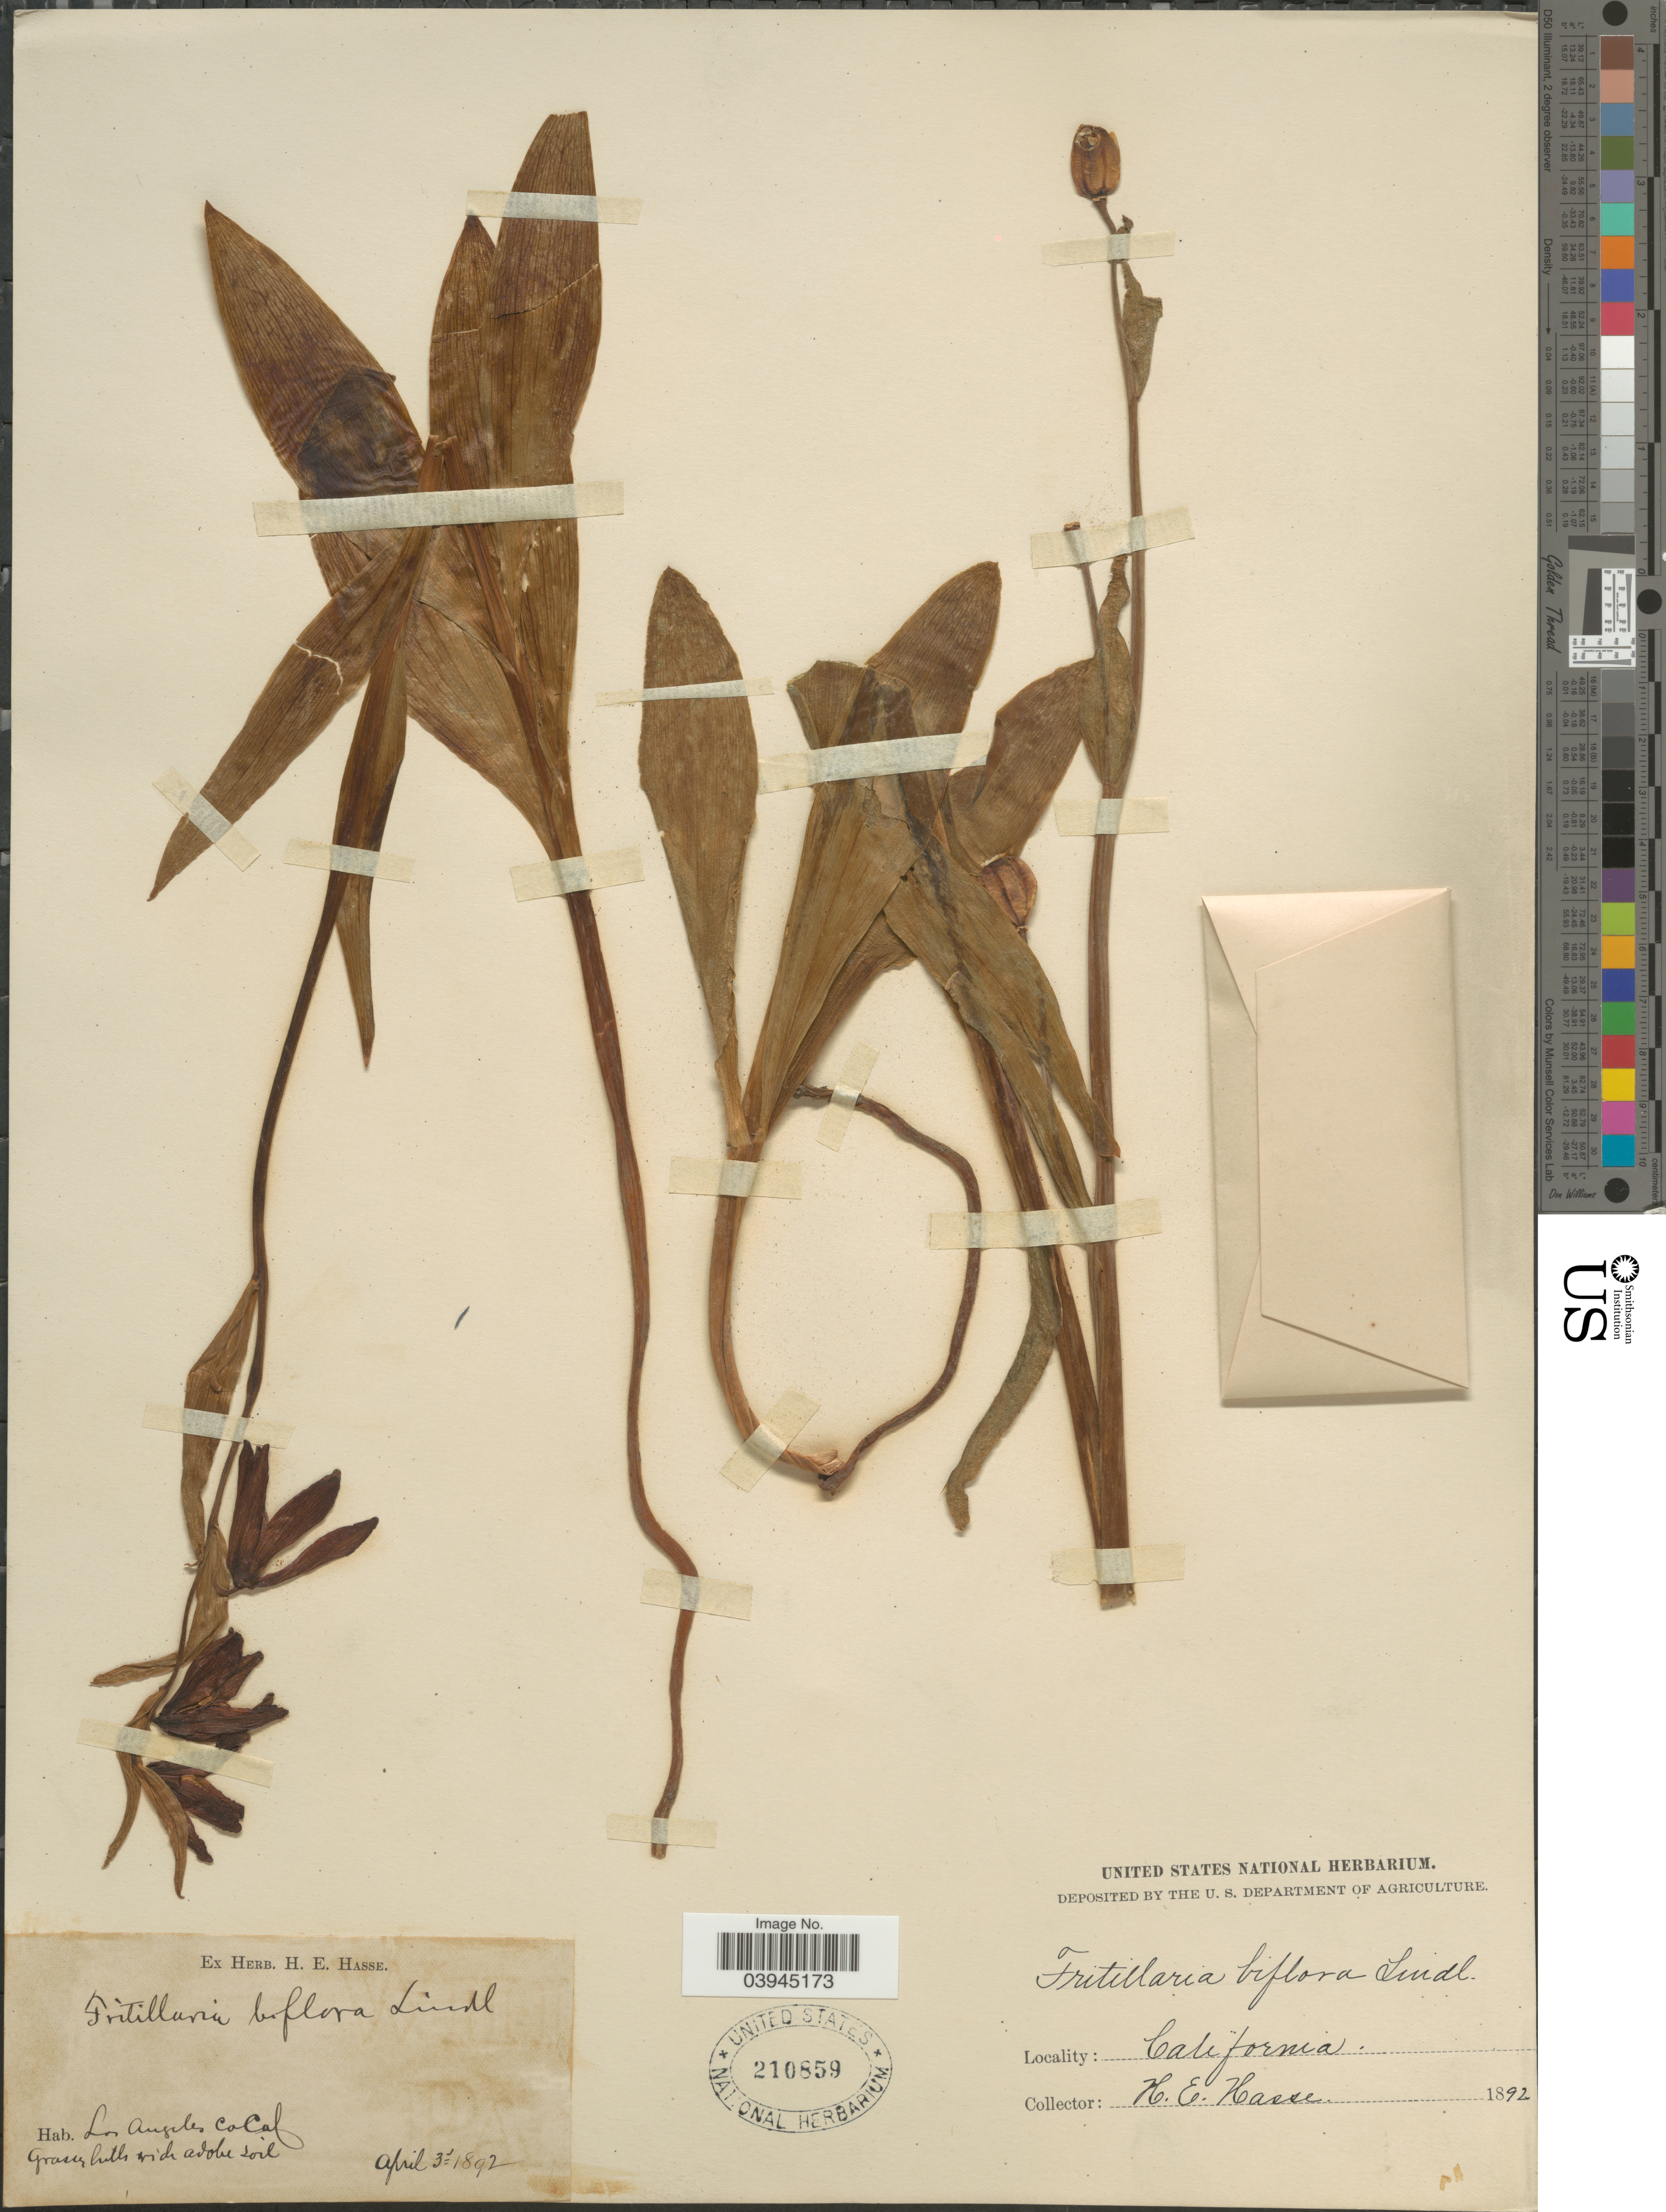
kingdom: Plantae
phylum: Tracheophyta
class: Liliopsida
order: Liliales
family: Liliaceae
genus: Fritillaria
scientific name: Fritillaria biflora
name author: Lindl.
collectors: H. E. Hasse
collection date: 1892-04-03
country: United States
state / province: California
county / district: Los Angeles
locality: Los Angeles Co.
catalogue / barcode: US 210859